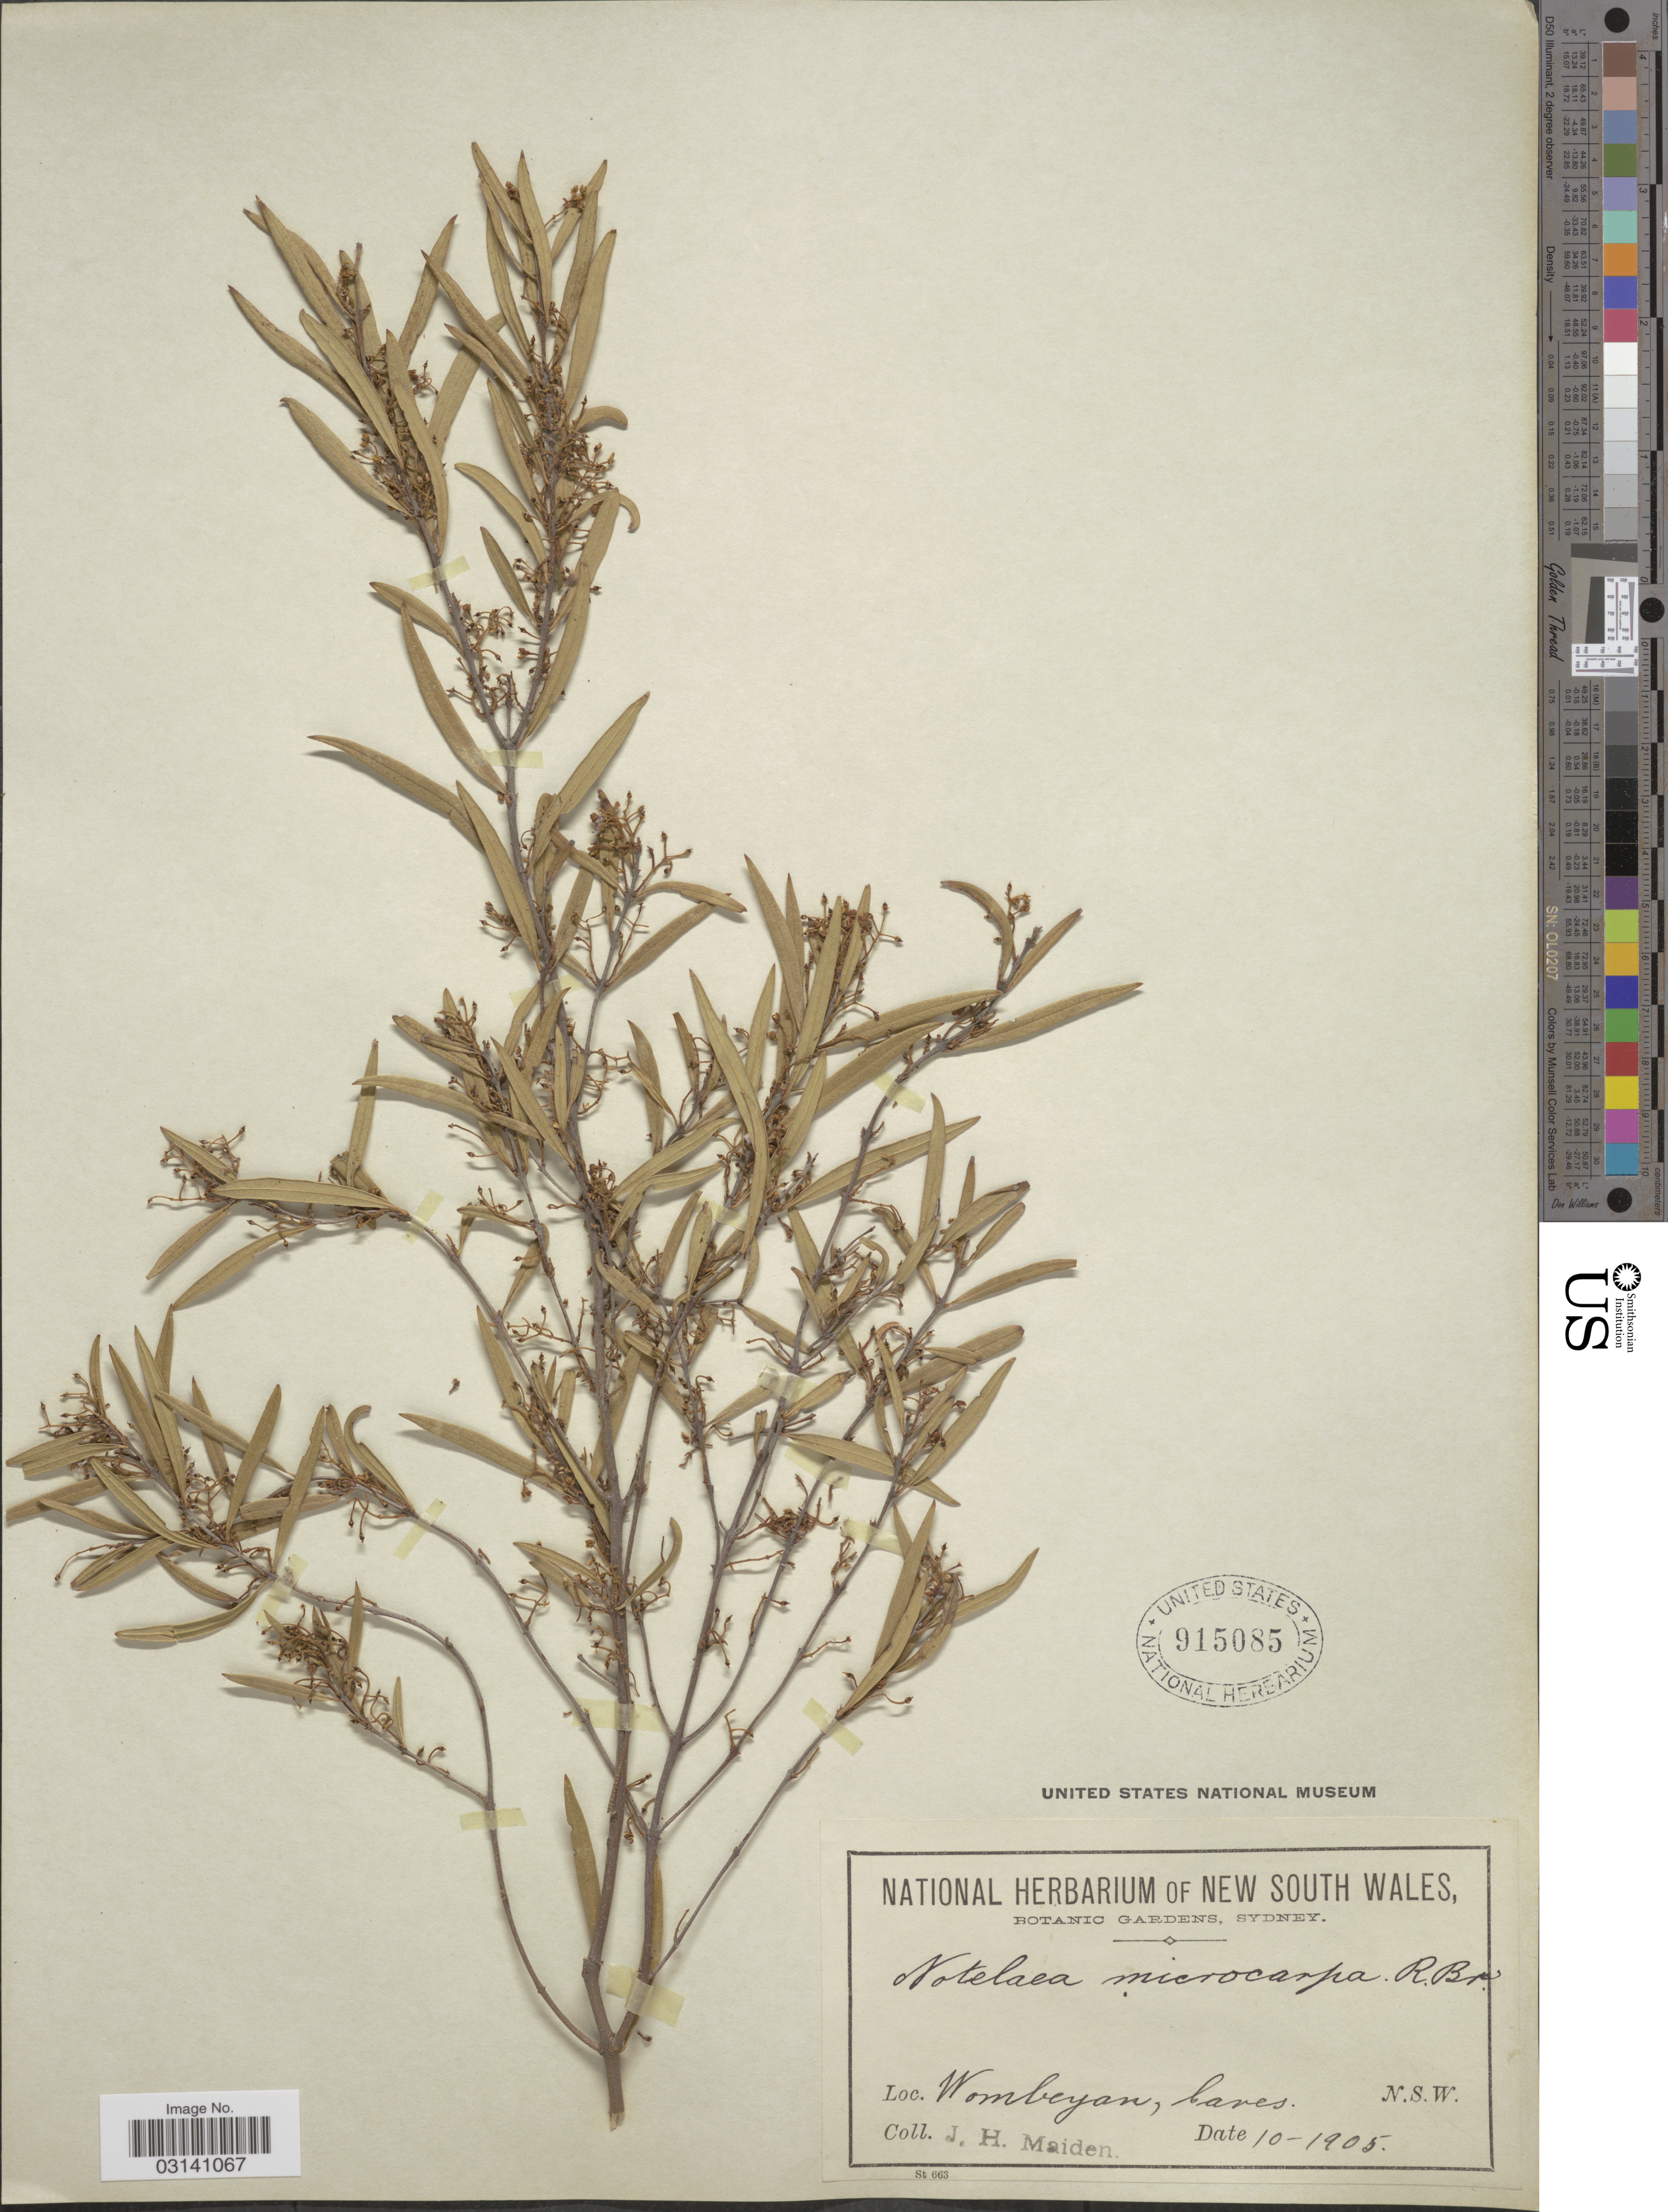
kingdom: Plantae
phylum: Tracheophyta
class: Magnoliopsida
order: Lamiales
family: Oleaceae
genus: Notelaea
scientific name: Notelaea microcarpa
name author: R. Br.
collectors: J. Maiden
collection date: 1905-10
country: Australia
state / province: New South Wales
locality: Wombeyan, Caves. N.S.W.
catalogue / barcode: US 915085